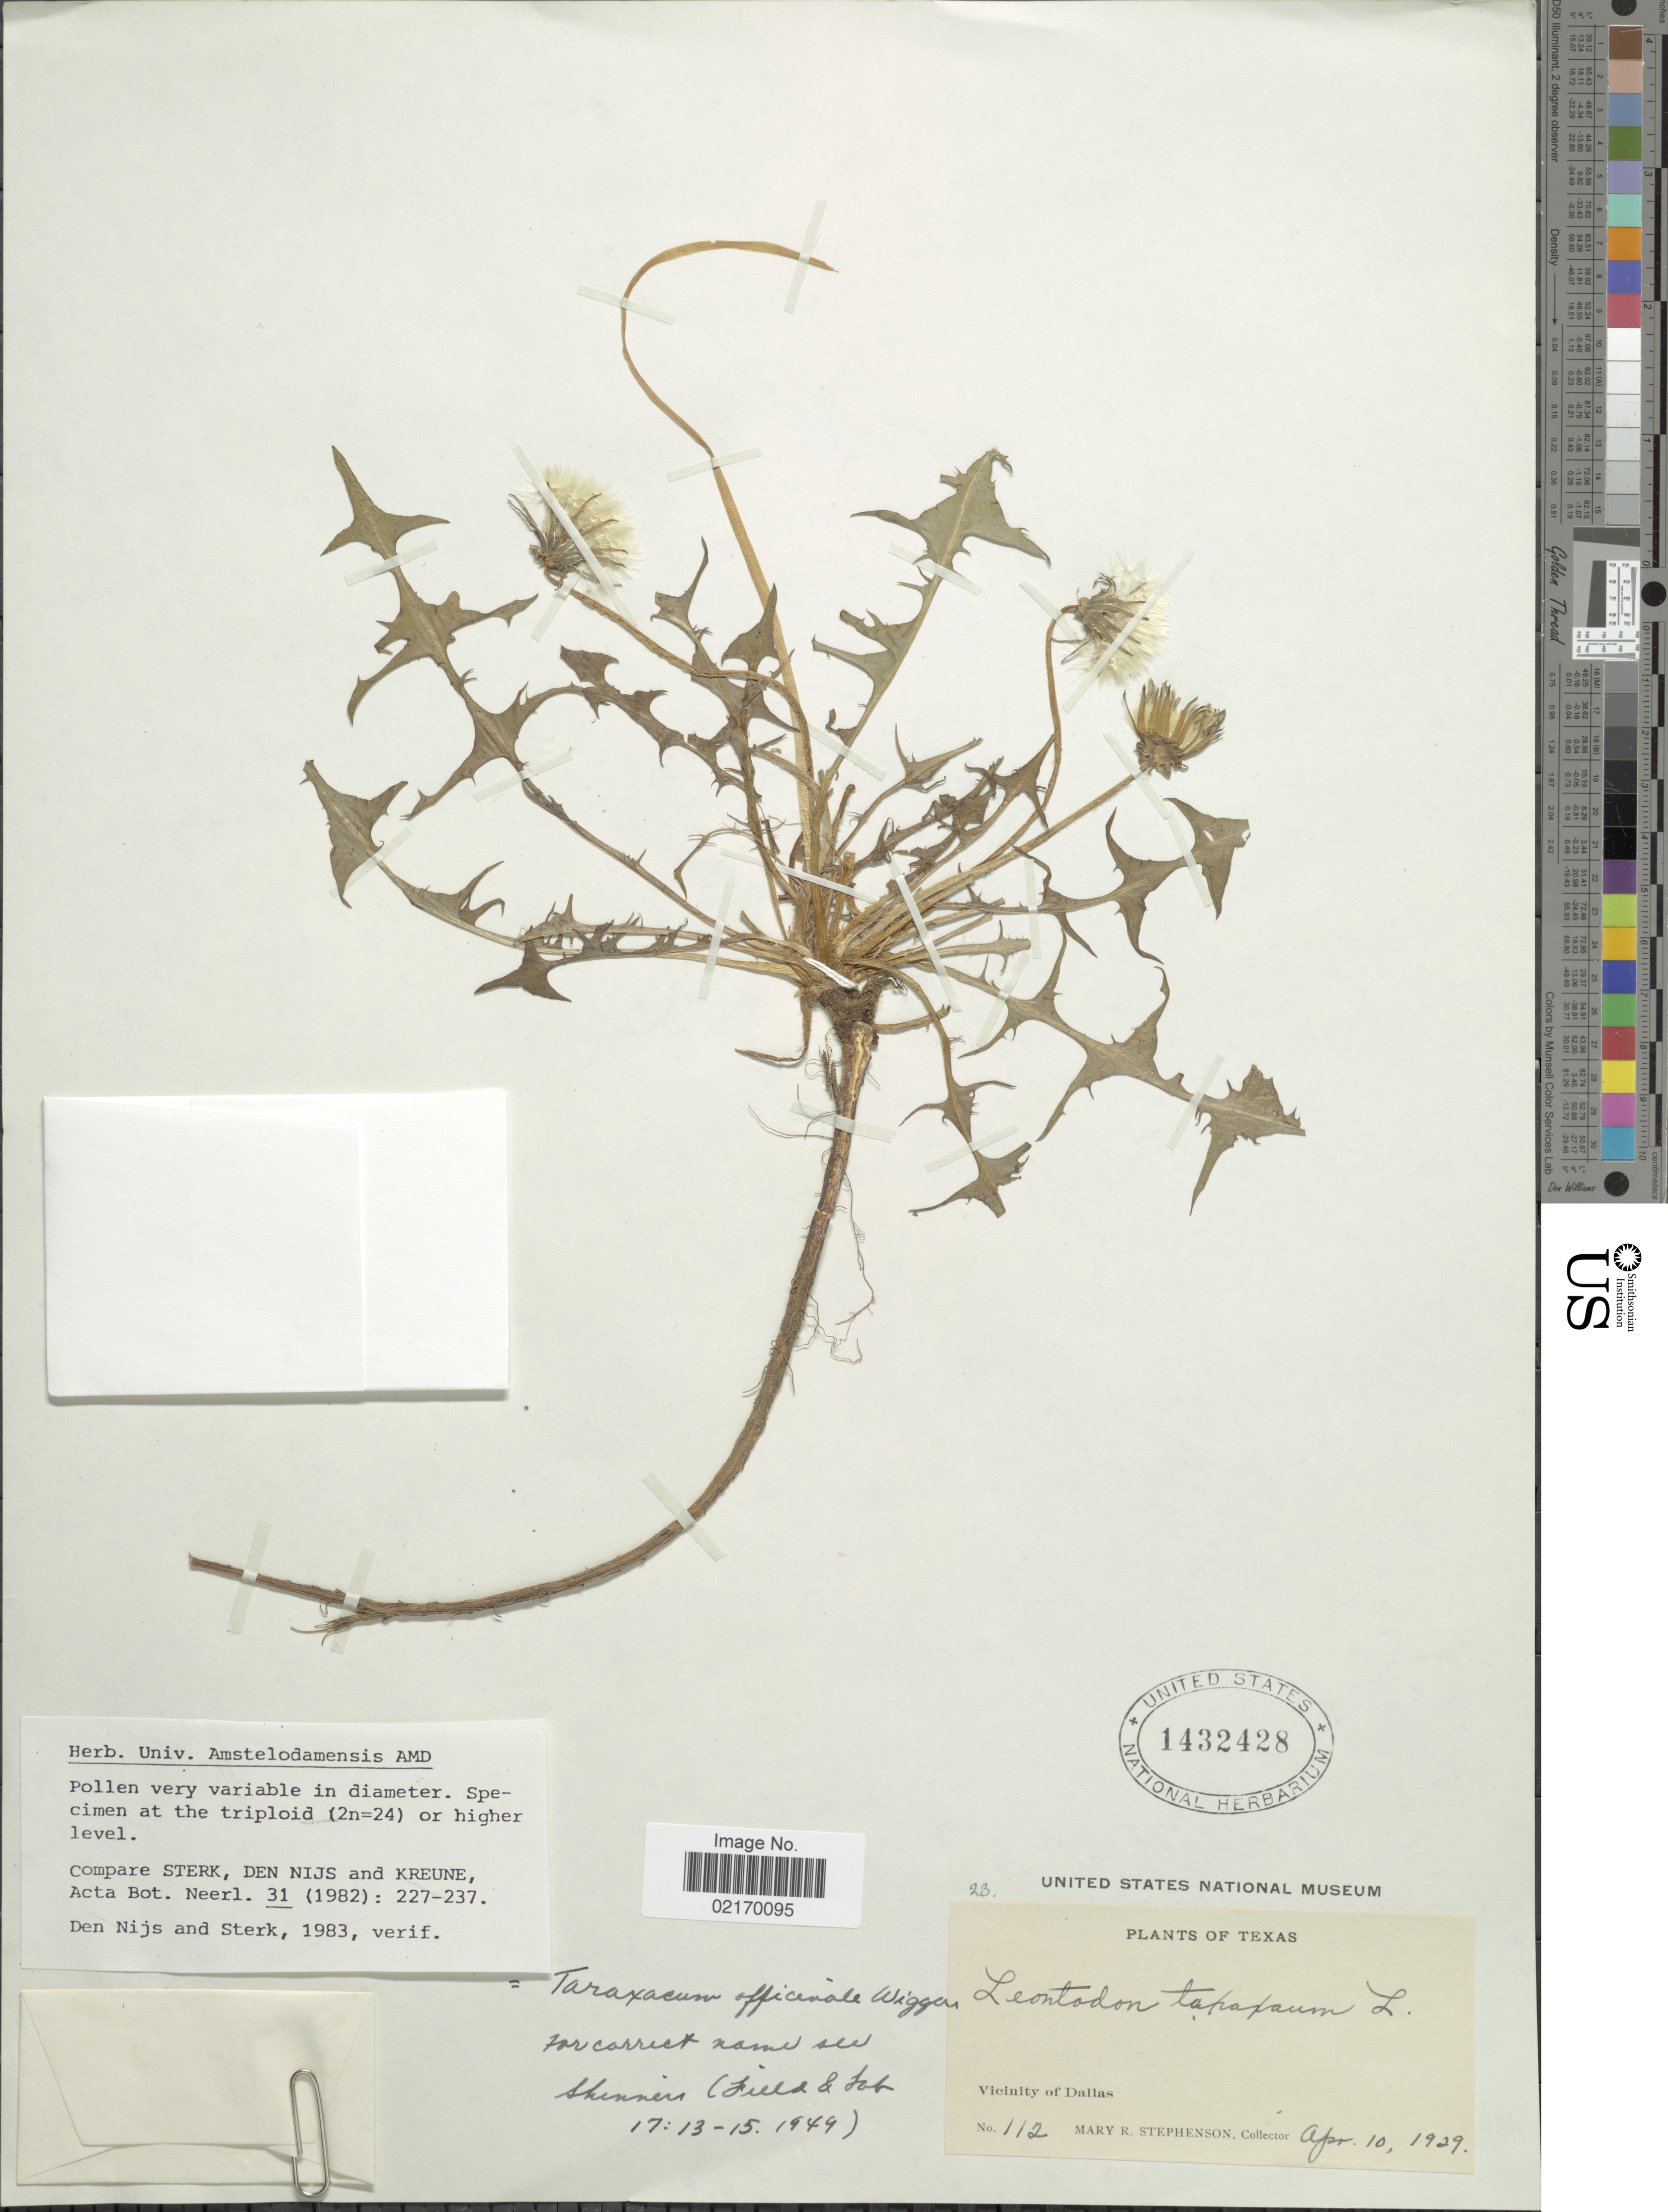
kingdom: Plantae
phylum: Tracheophyta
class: Magnoliopsida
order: Asterales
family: Asteraceae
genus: Taraxacum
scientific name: Taraxacum officinale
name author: G.H. Weber ex F.H. Wigg.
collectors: M. Stephenson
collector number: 112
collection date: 1929-04-10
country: United States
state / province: Texas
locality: Vicinity of Dallas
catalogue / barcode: US 1432428